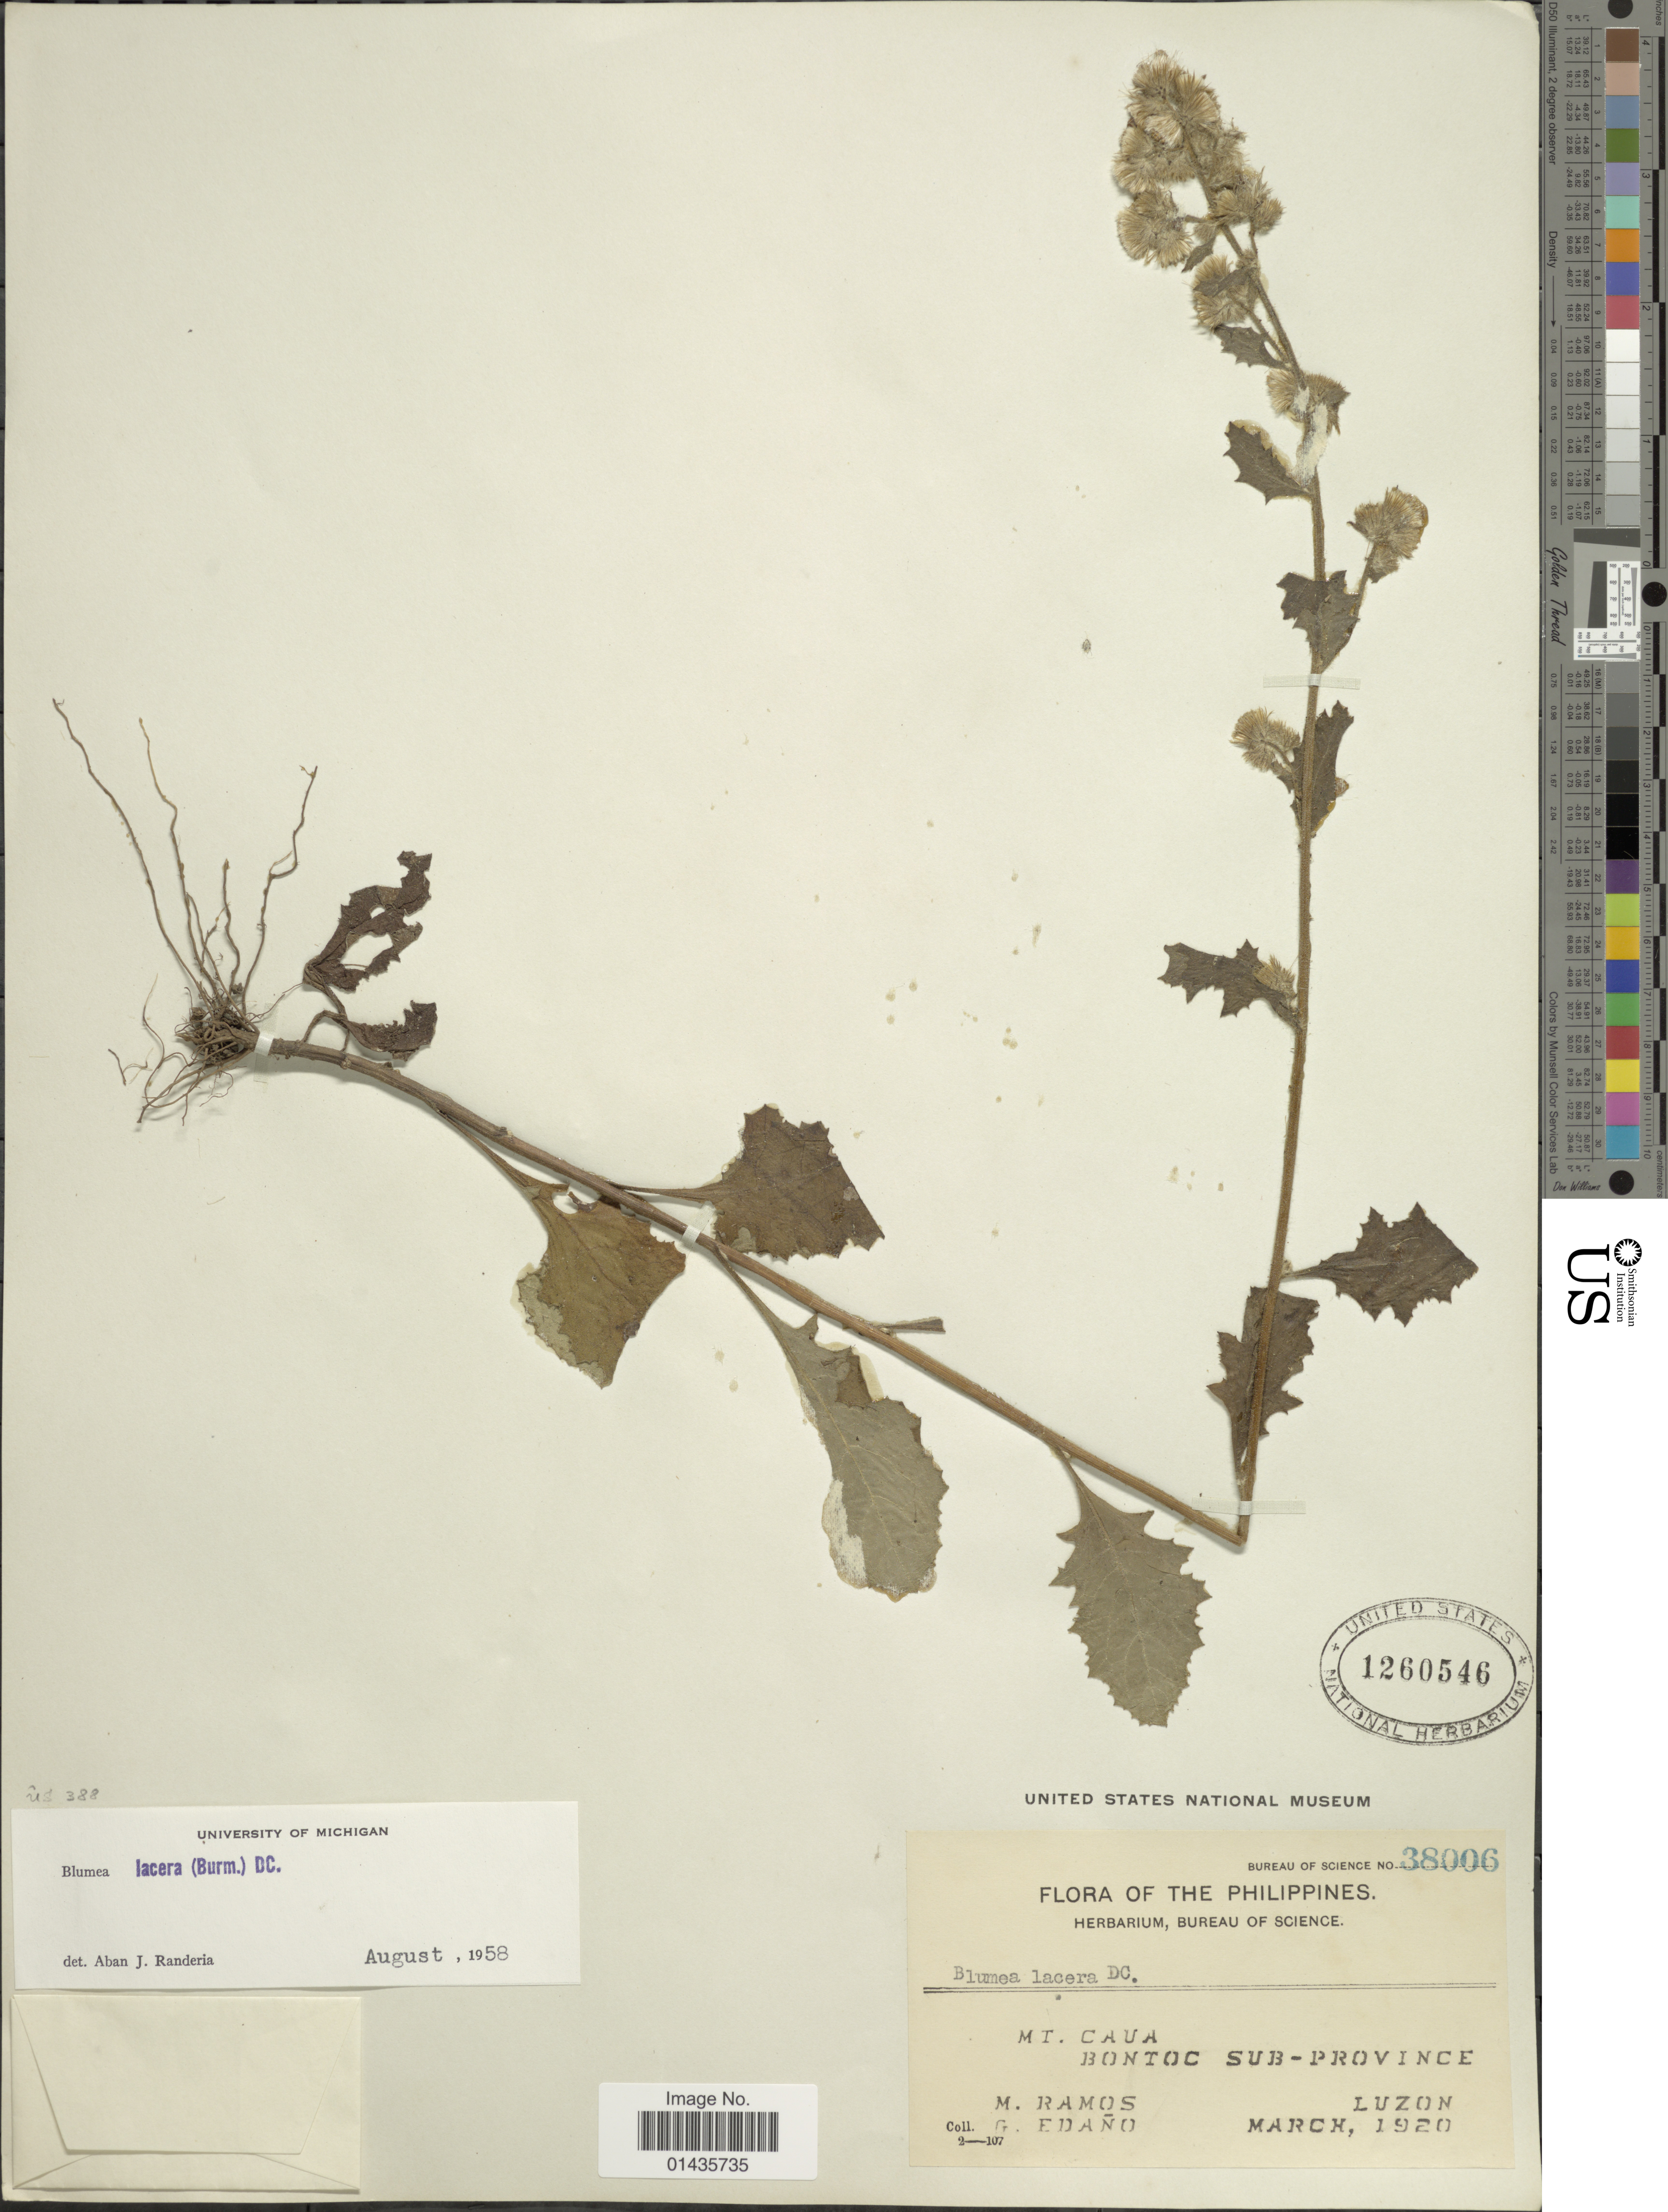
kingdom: Plantae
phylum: Tracheophyta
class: Magnoliopsida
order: Asterales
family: Asteraceae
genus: Blumea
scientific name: Blumea lacera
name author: (Roxb.) DC.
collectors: M. Ramos & G. Edaño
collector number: Bureau of Science 38006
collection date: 1920-03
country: Philippines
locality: Mt. Cauca, Bontoc Sub-Province, Luzon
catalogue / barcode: US 1260546